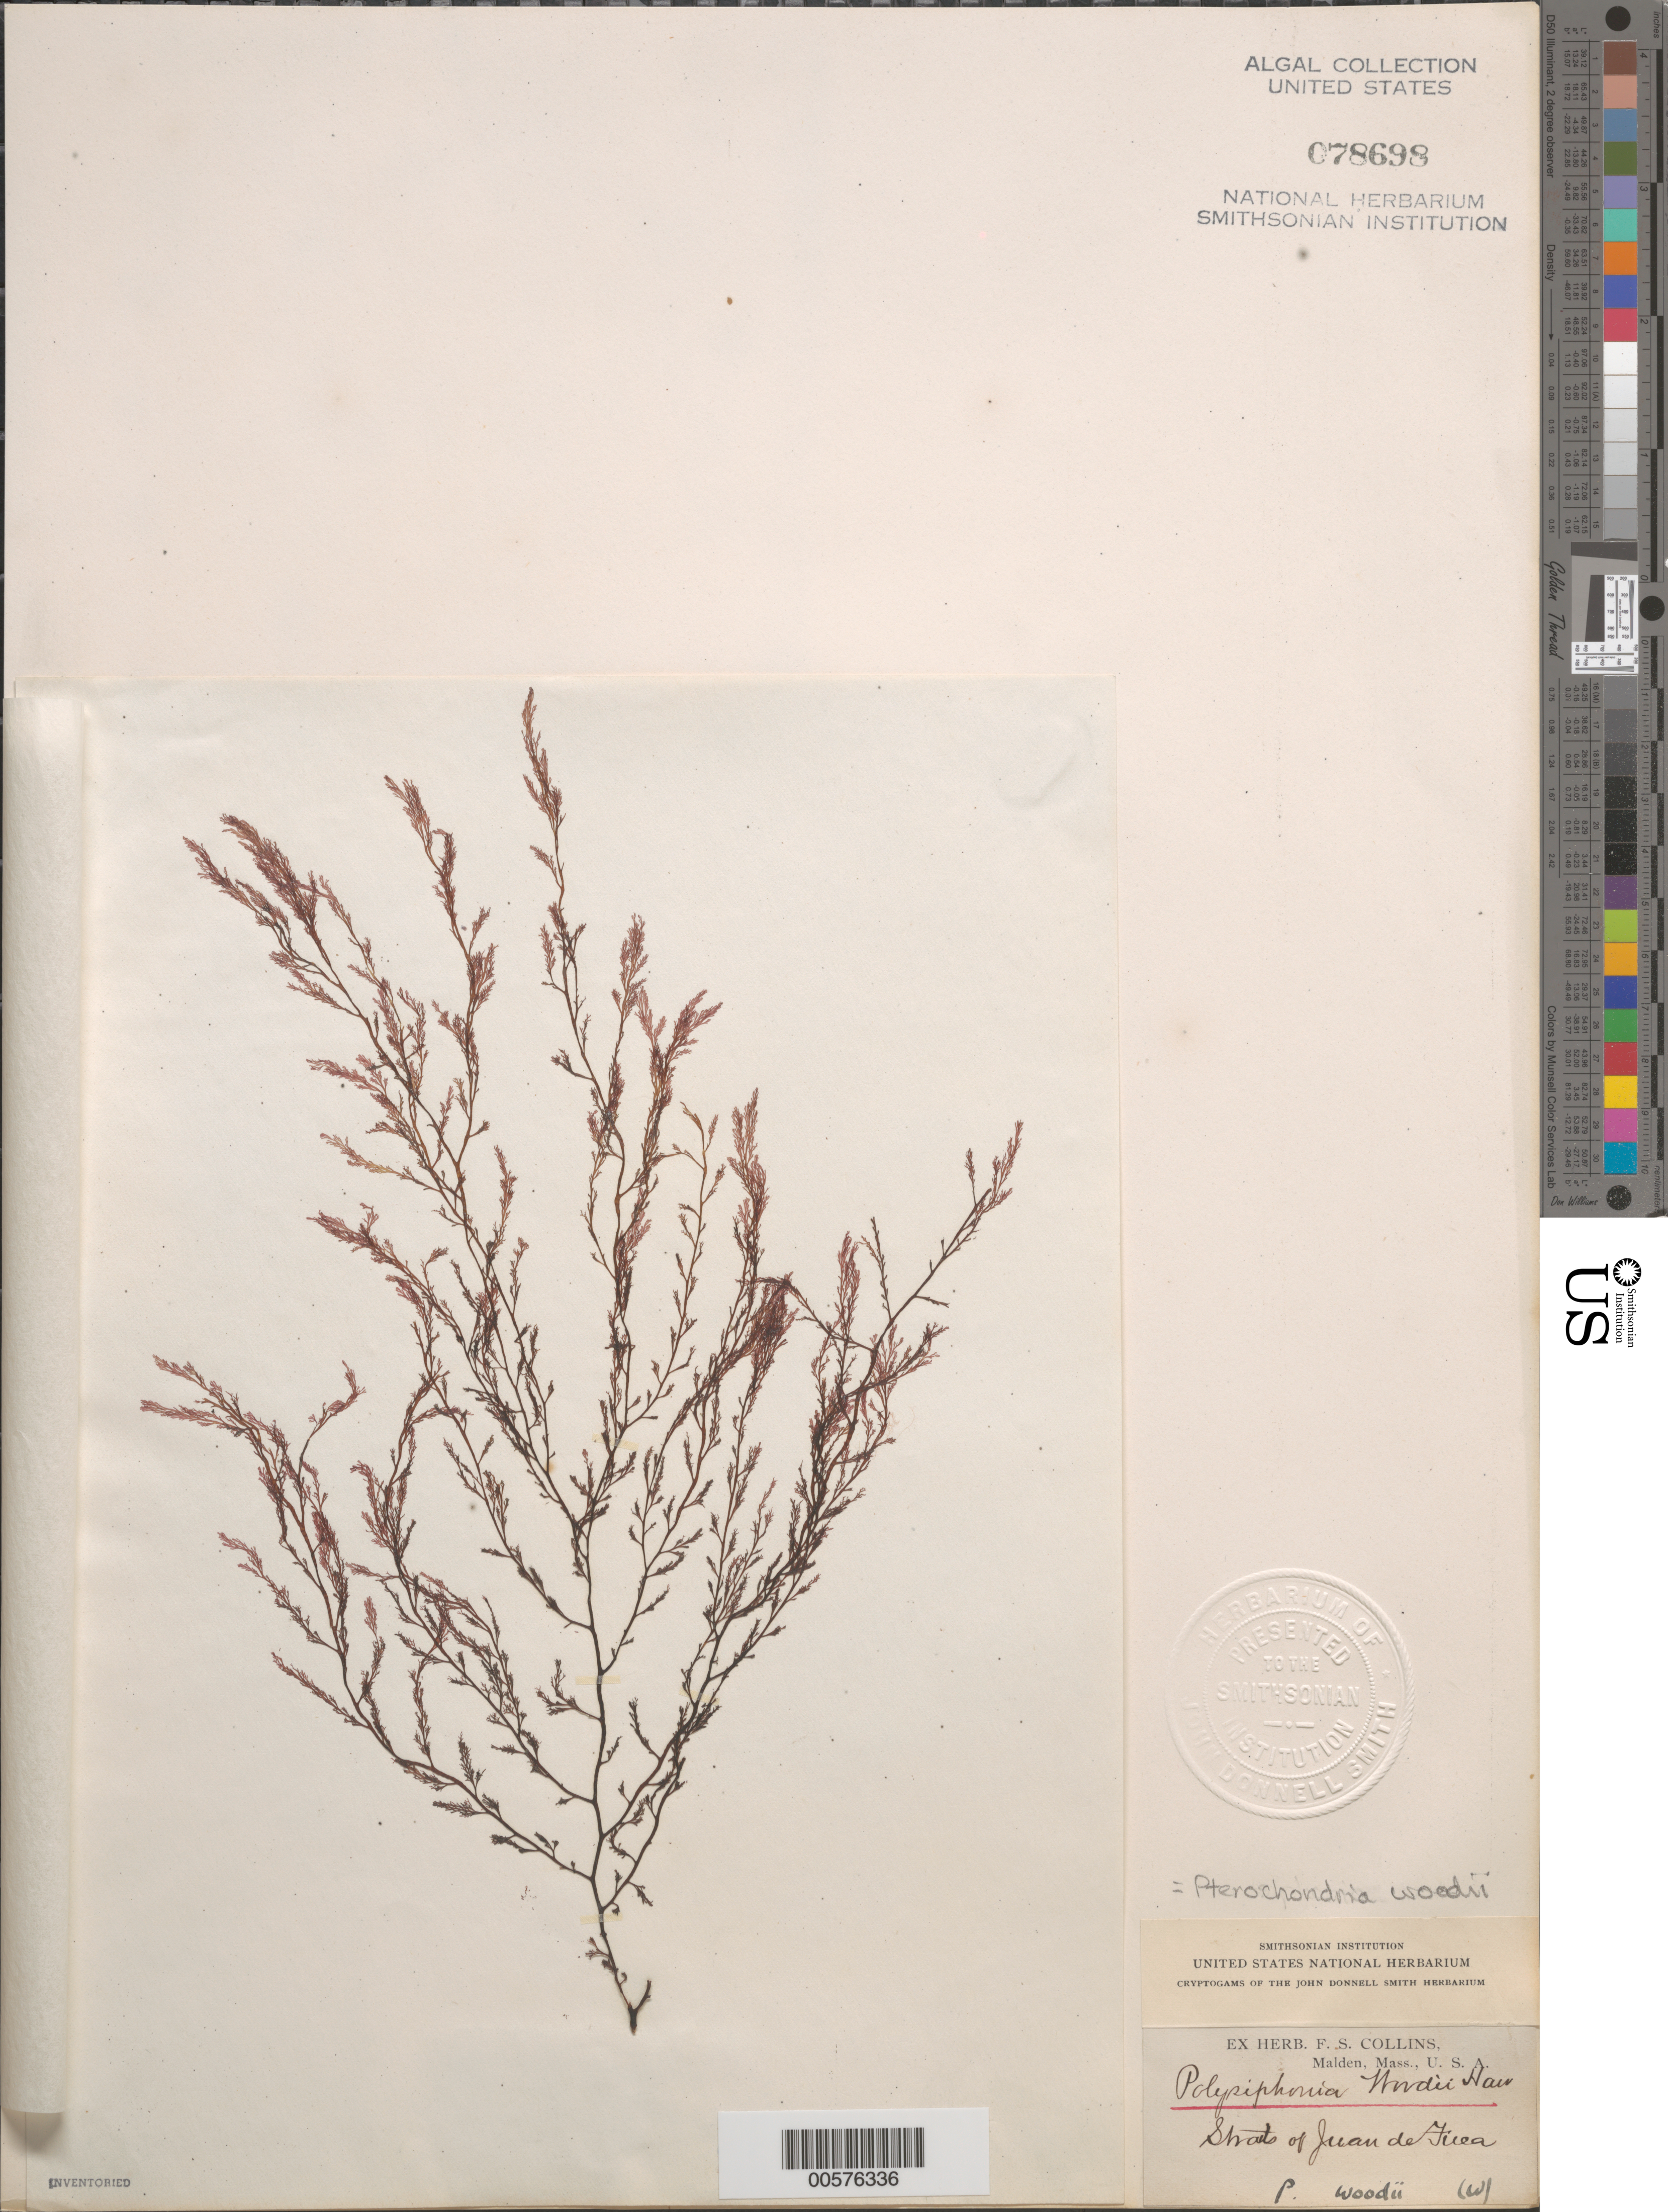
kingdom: Plantae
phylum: Rhodophyta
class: Florideophyceae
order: Ceramiales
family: Rhodomelaceae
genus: Pterochondria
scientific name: Pterochondria woodii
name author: (Harv.) Hollenb.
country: United States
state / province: Washington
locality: Strait of Juan de Fuca (Juan de Fuca Strait)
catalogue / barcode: US 78698